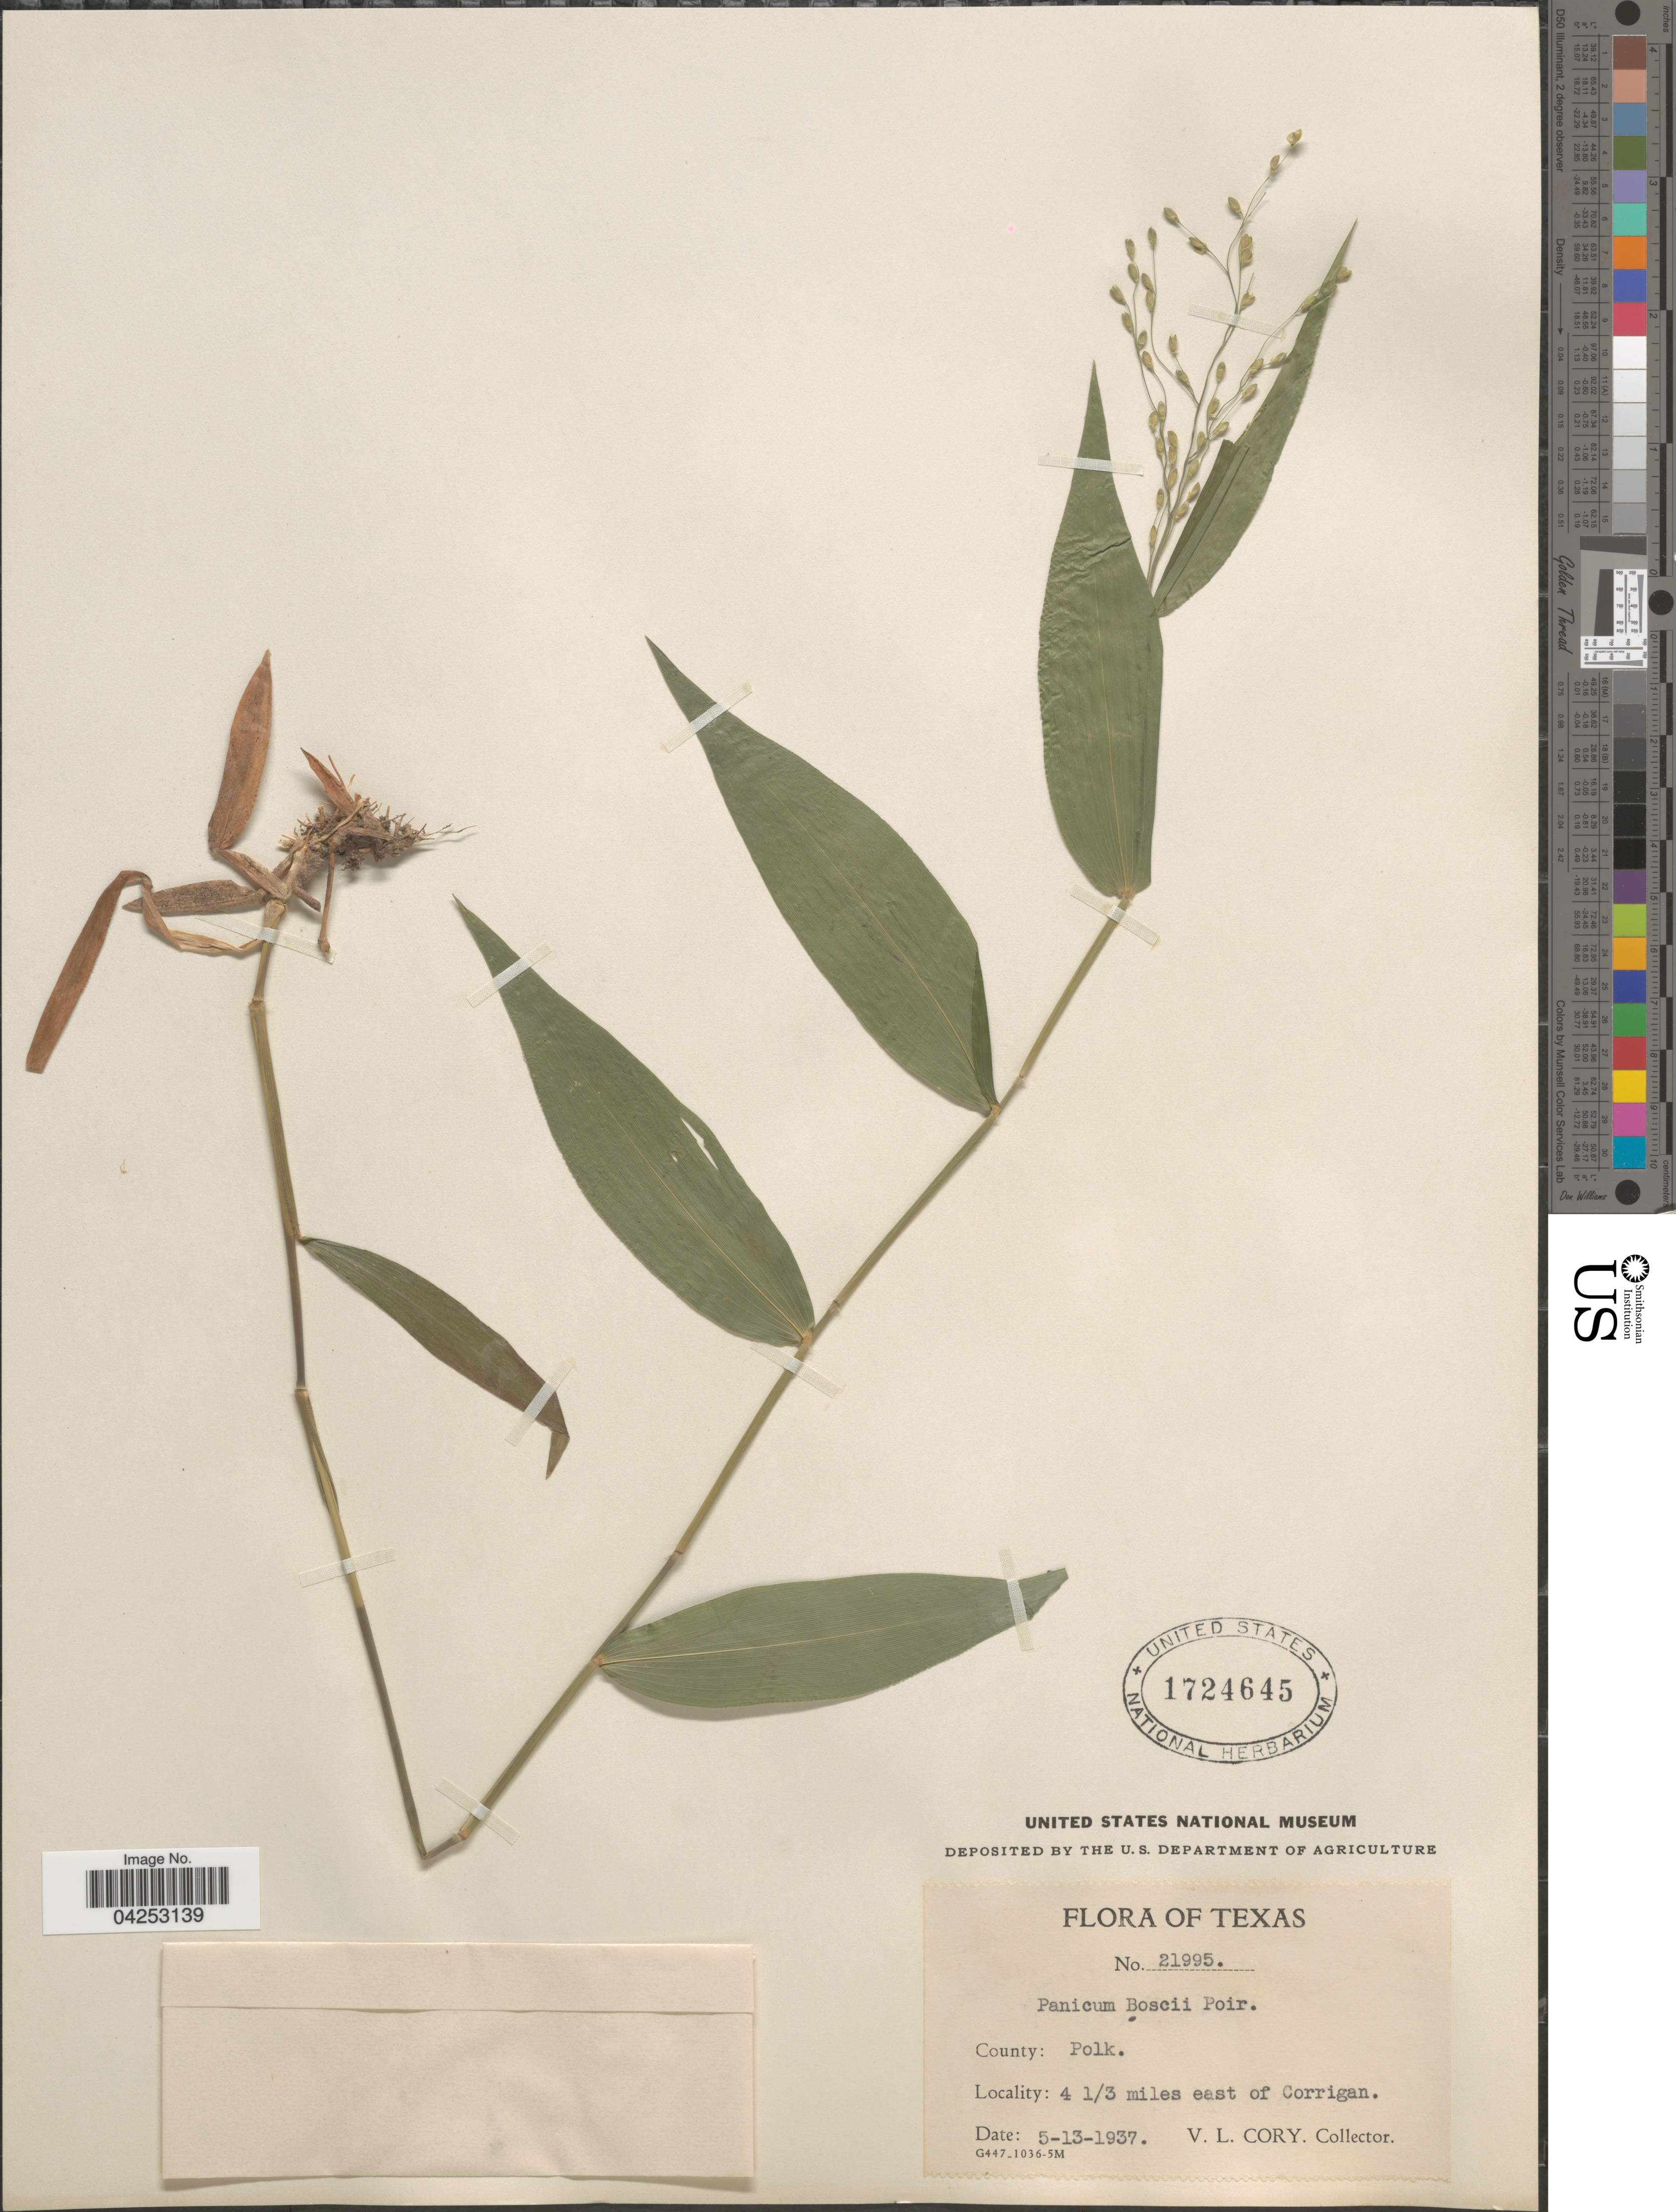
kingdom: Plantae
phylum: Tracheophyta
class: Liliopsida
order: Poales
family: Poaceae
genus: Dichanthelium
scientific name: Dichanthelium boscii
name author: (Poir.) Gould & C.A. Clark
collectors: V. Cory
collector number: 21995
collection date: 1937-05-13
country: United States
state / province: Texas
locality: County: Polk. 4 1/3 miles east of Corrigan.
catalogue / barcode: US 1724645